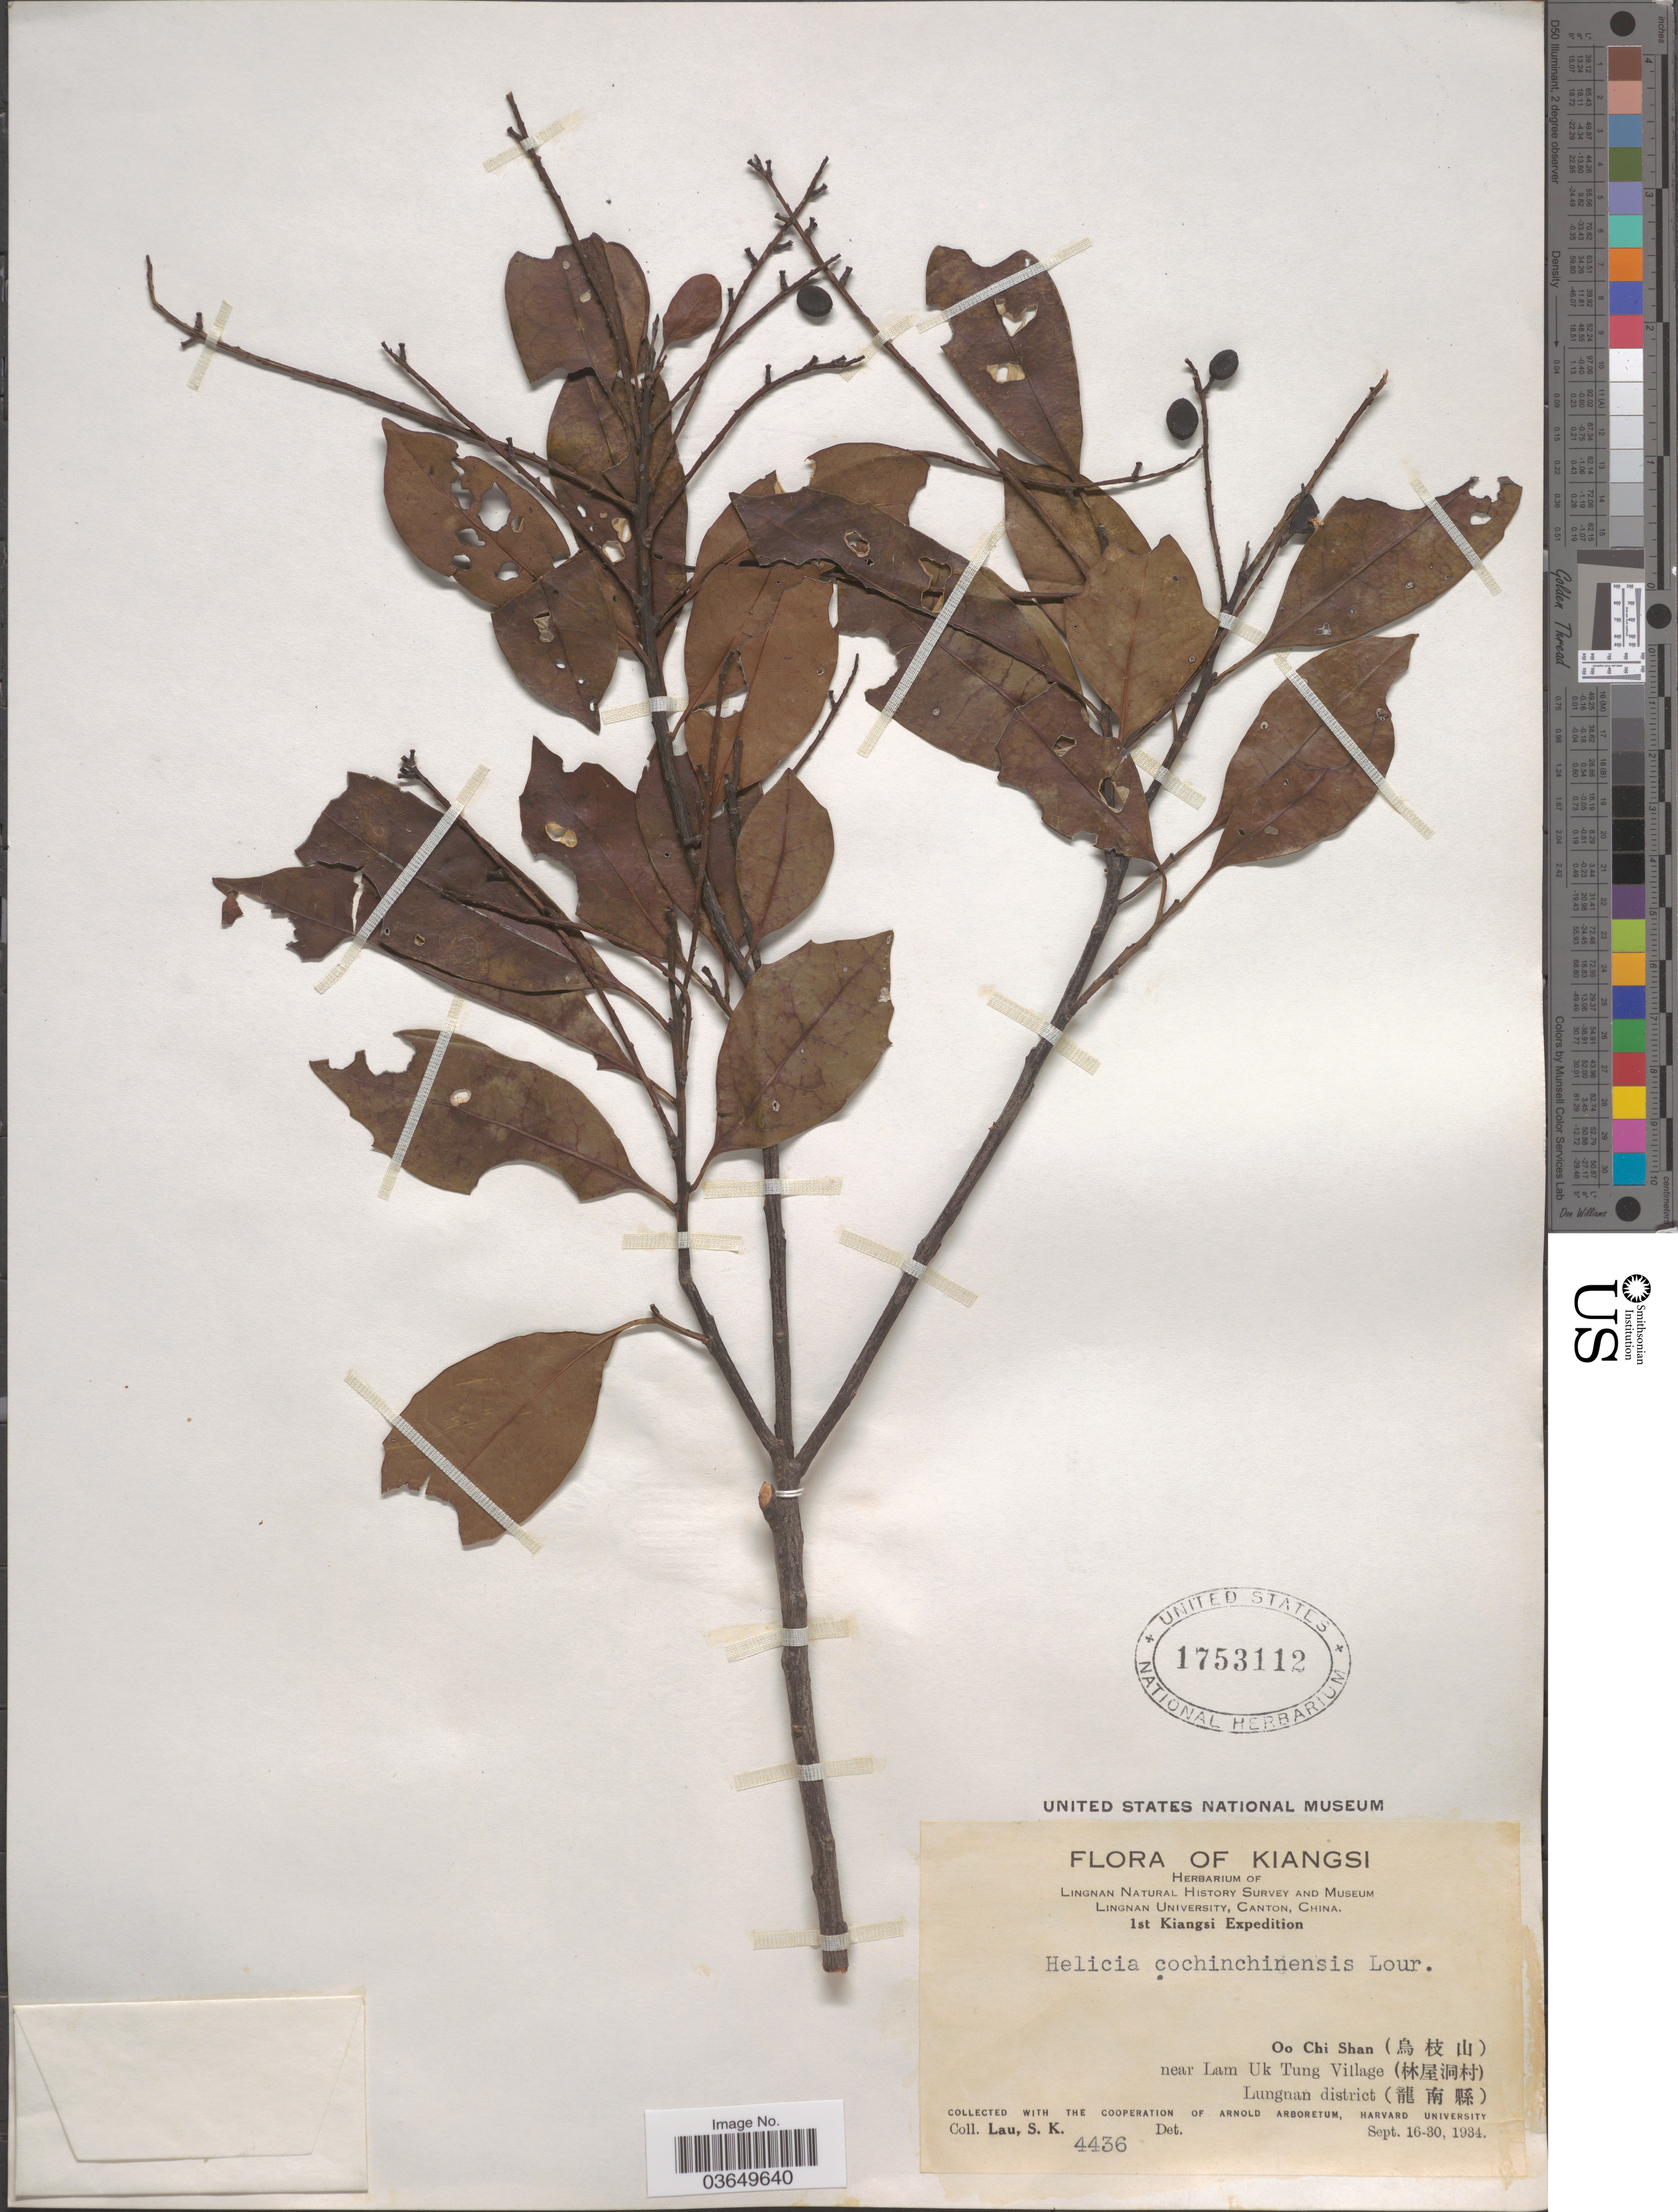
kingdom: Plantae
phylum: Tracheophyta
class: Magnoliopsida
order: Proteales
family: Proteaceae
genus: Helicia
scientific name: Helicia cochinchinensis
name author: Lour.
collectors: S. K. Lau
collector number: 4436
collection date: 1934-09-16/1934-09-30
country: China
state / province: Jiangxi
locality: Kiangsi. Oo Chi Shan (X) near Lam Uk Tung Village (X) Lungnan district (X).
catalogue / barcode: US 1753112